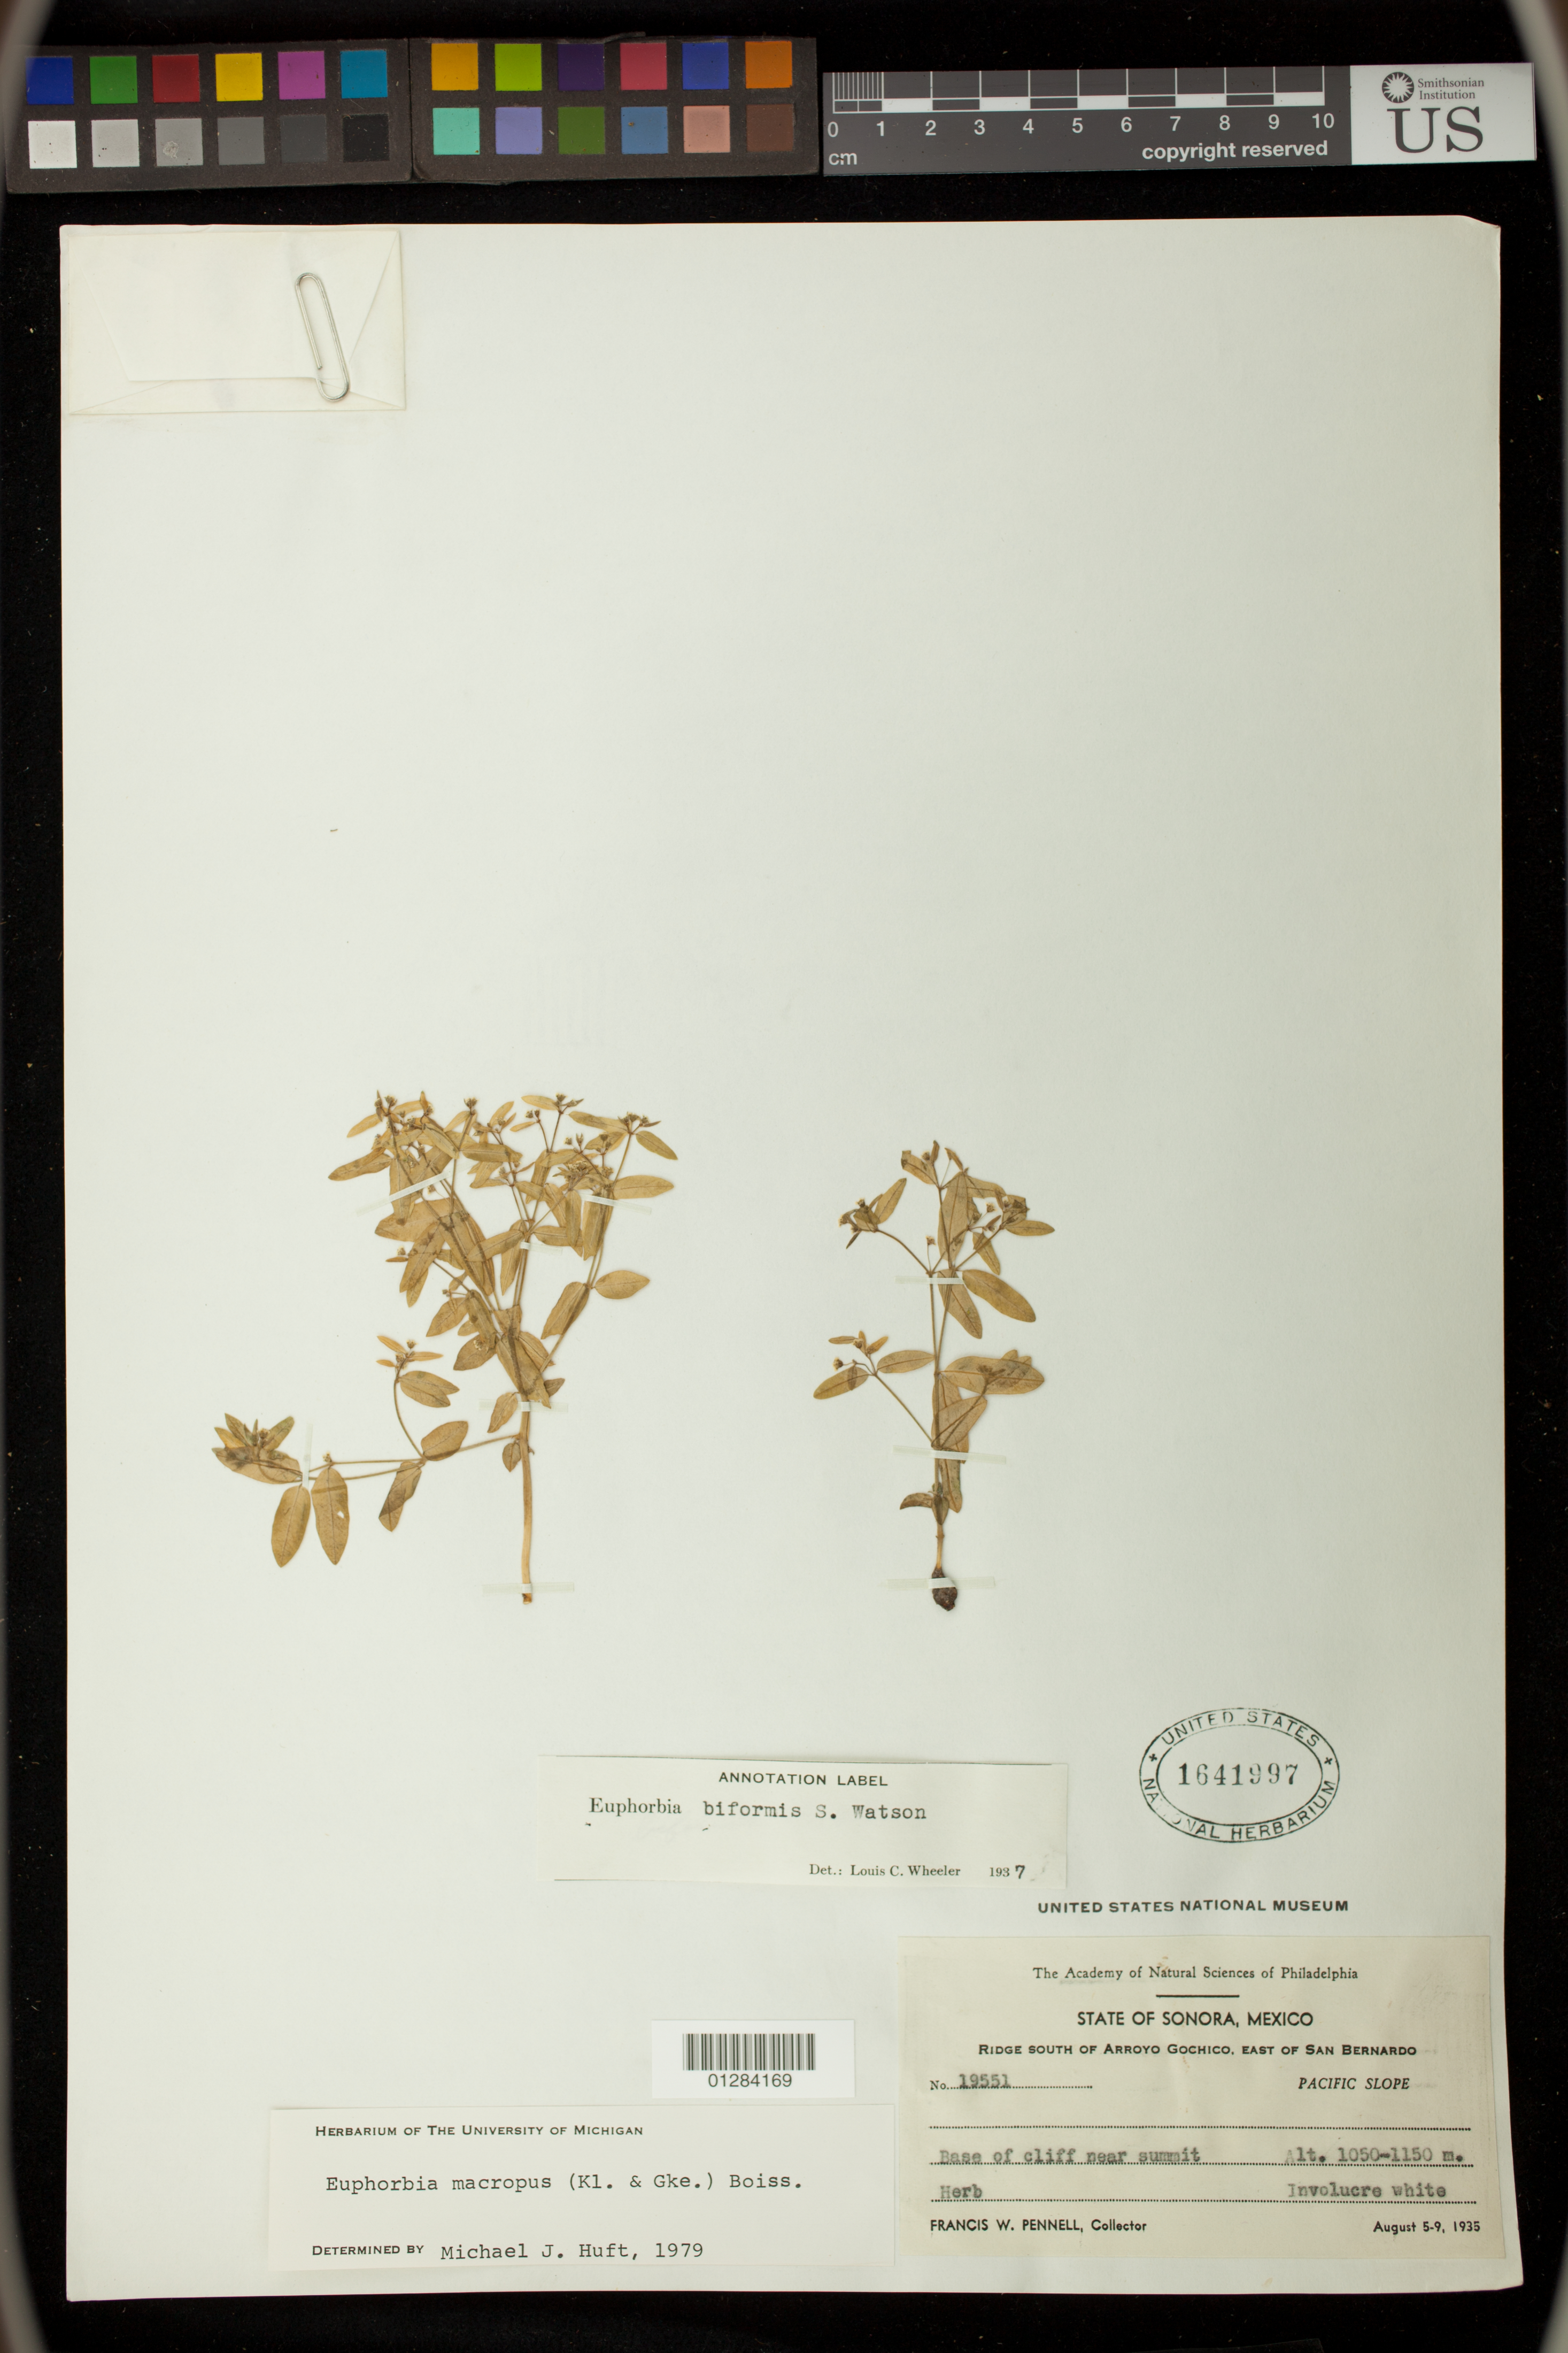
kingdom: Plantae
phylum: Tracheophyta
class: Magnoliopsida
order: Malpighiales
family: Euphorbiaceae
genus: Euphorbia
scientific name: Euphorbia macropus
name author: (Klotzsch & Garcke) Boiss.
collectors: F. W. Pennell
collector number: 19551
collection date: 1935-08-05/1935-08-09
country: Mexico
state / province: Sonora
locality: Ridge South of Arroyo Gochico, East of San Bernardo. Base of cliff near summit. Pacific Slope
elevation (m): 1050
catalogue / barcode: US 1641997